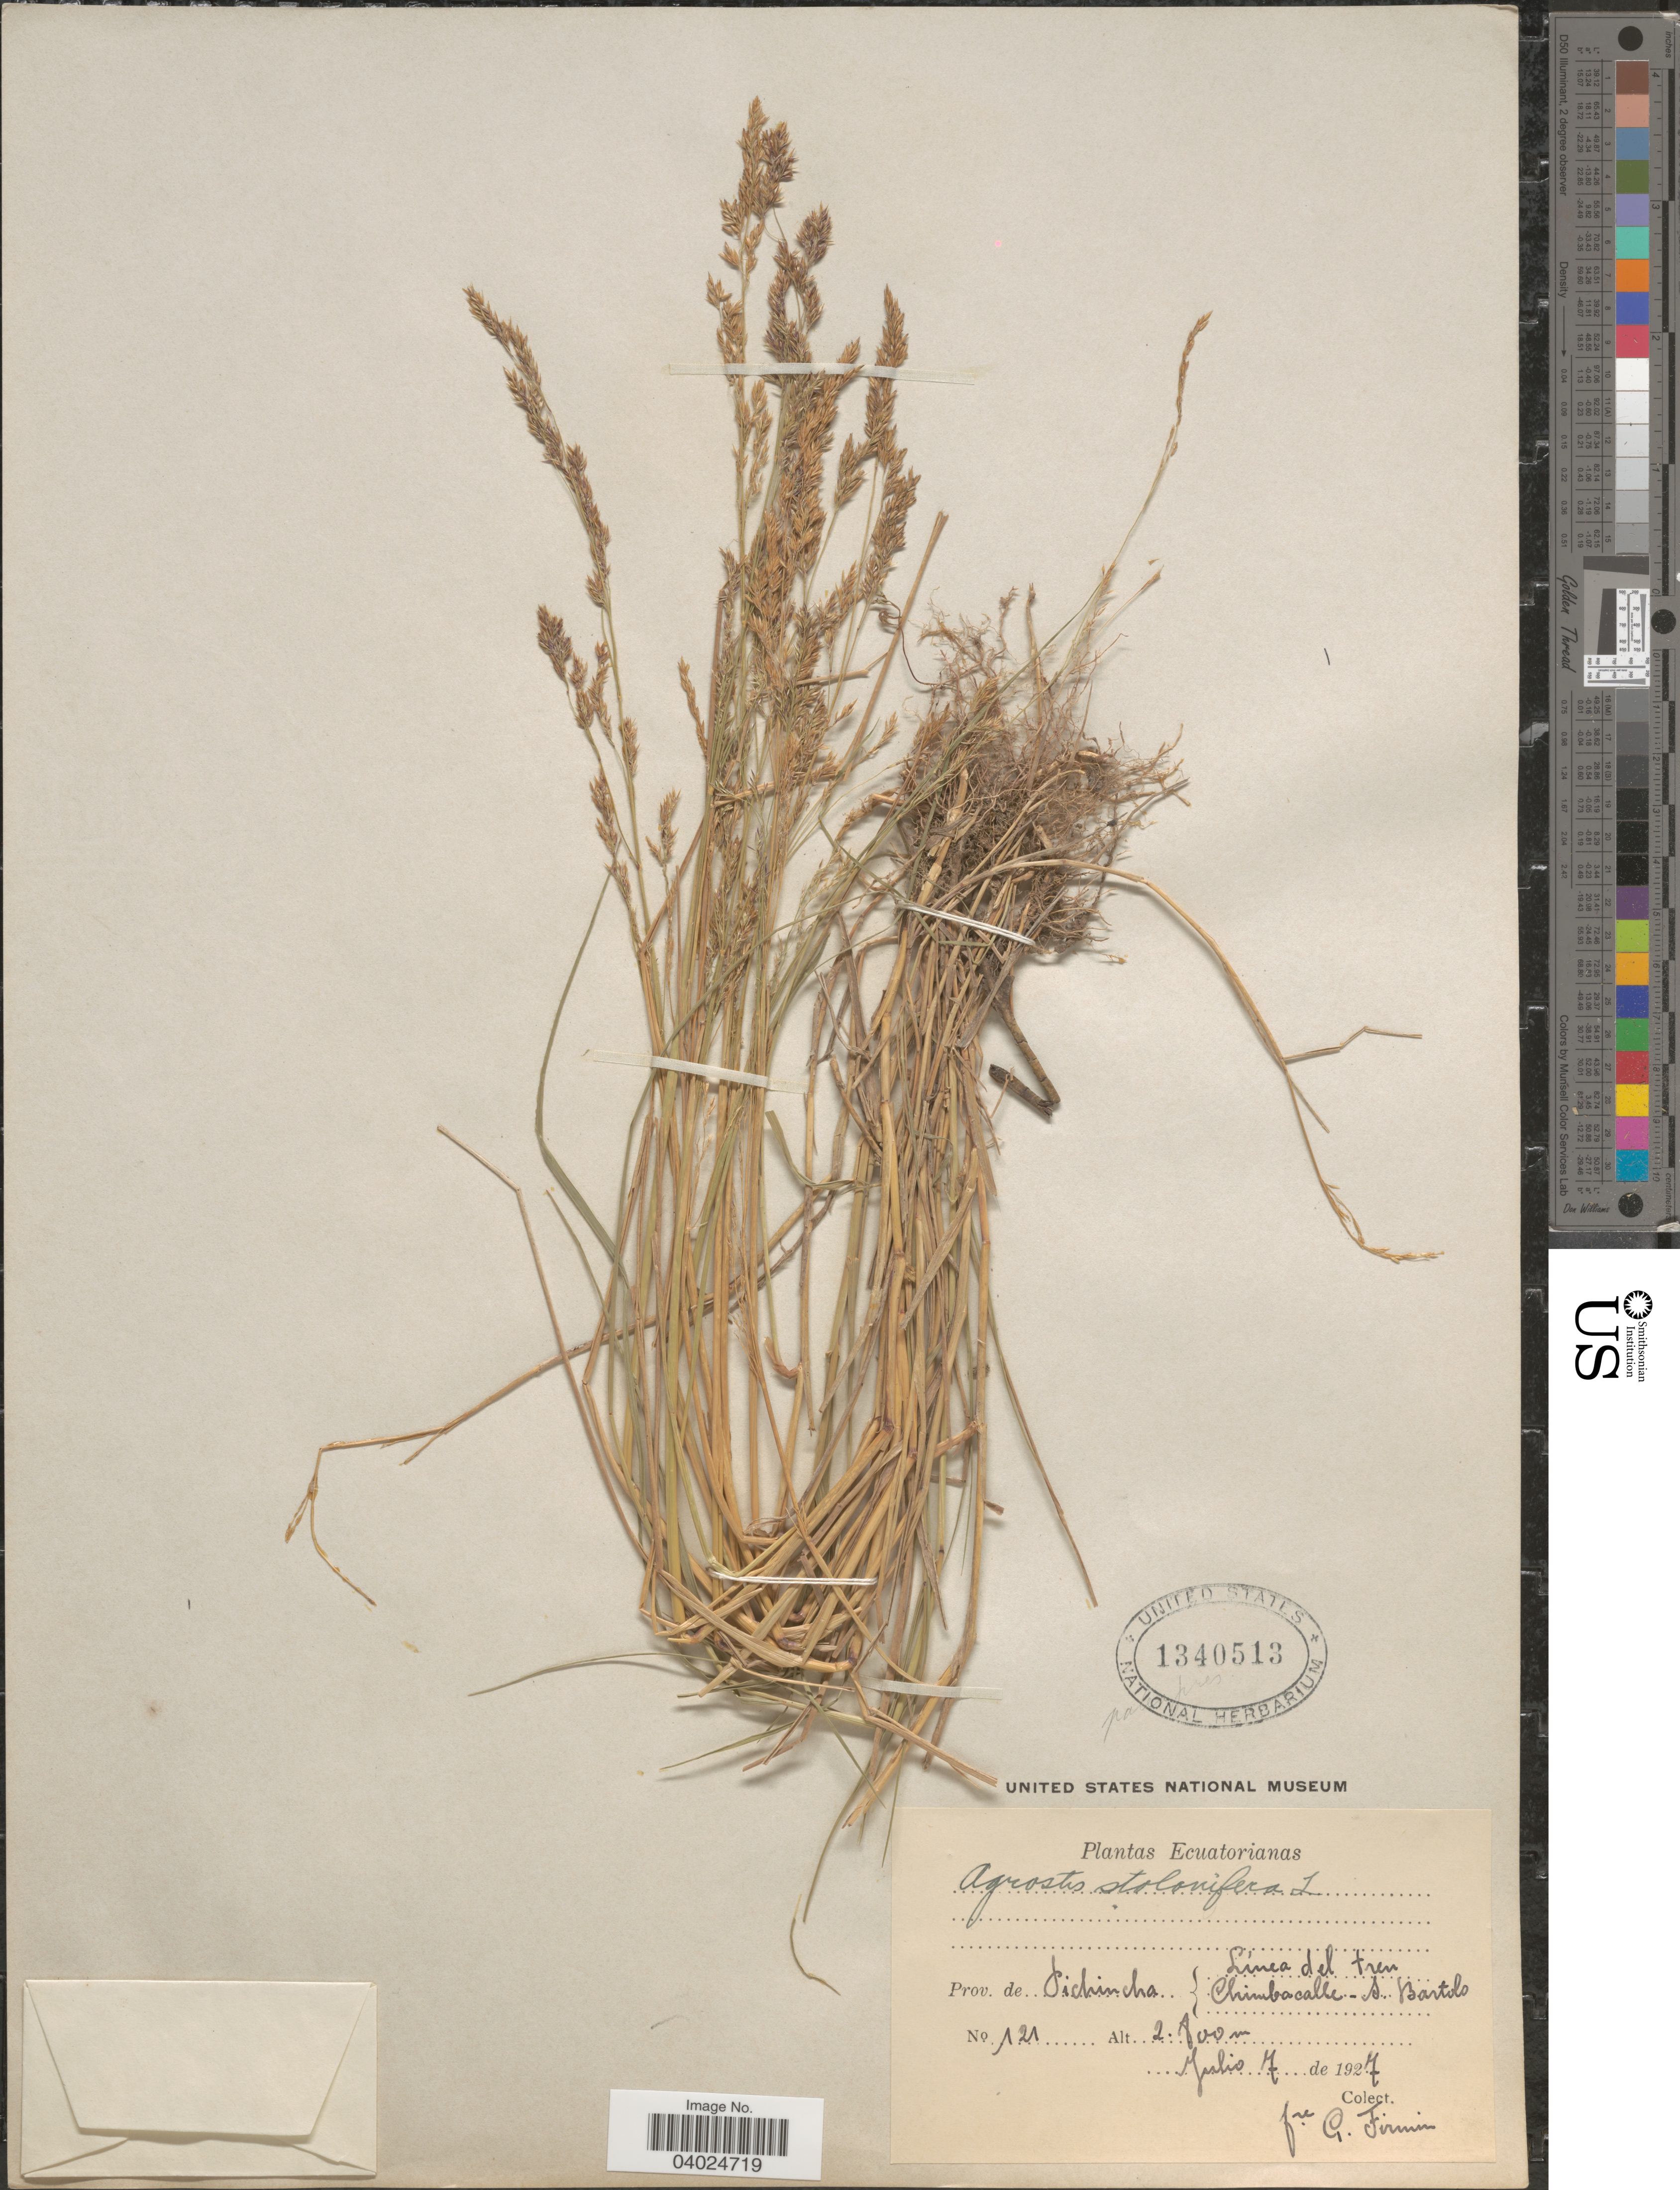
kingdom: Plantae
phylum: Tracheophyta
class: Liliopsida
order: Poales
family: Poaceae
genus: Agrostis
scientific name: Agrostis stolonifera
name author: L.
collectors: F. Firmin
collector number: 121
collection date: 1927-07-07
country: Ecuador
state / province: Pichincha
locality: Línea del treu Chimbacalle - S. Bartolo.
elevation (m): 2800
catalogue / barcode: US 1340513